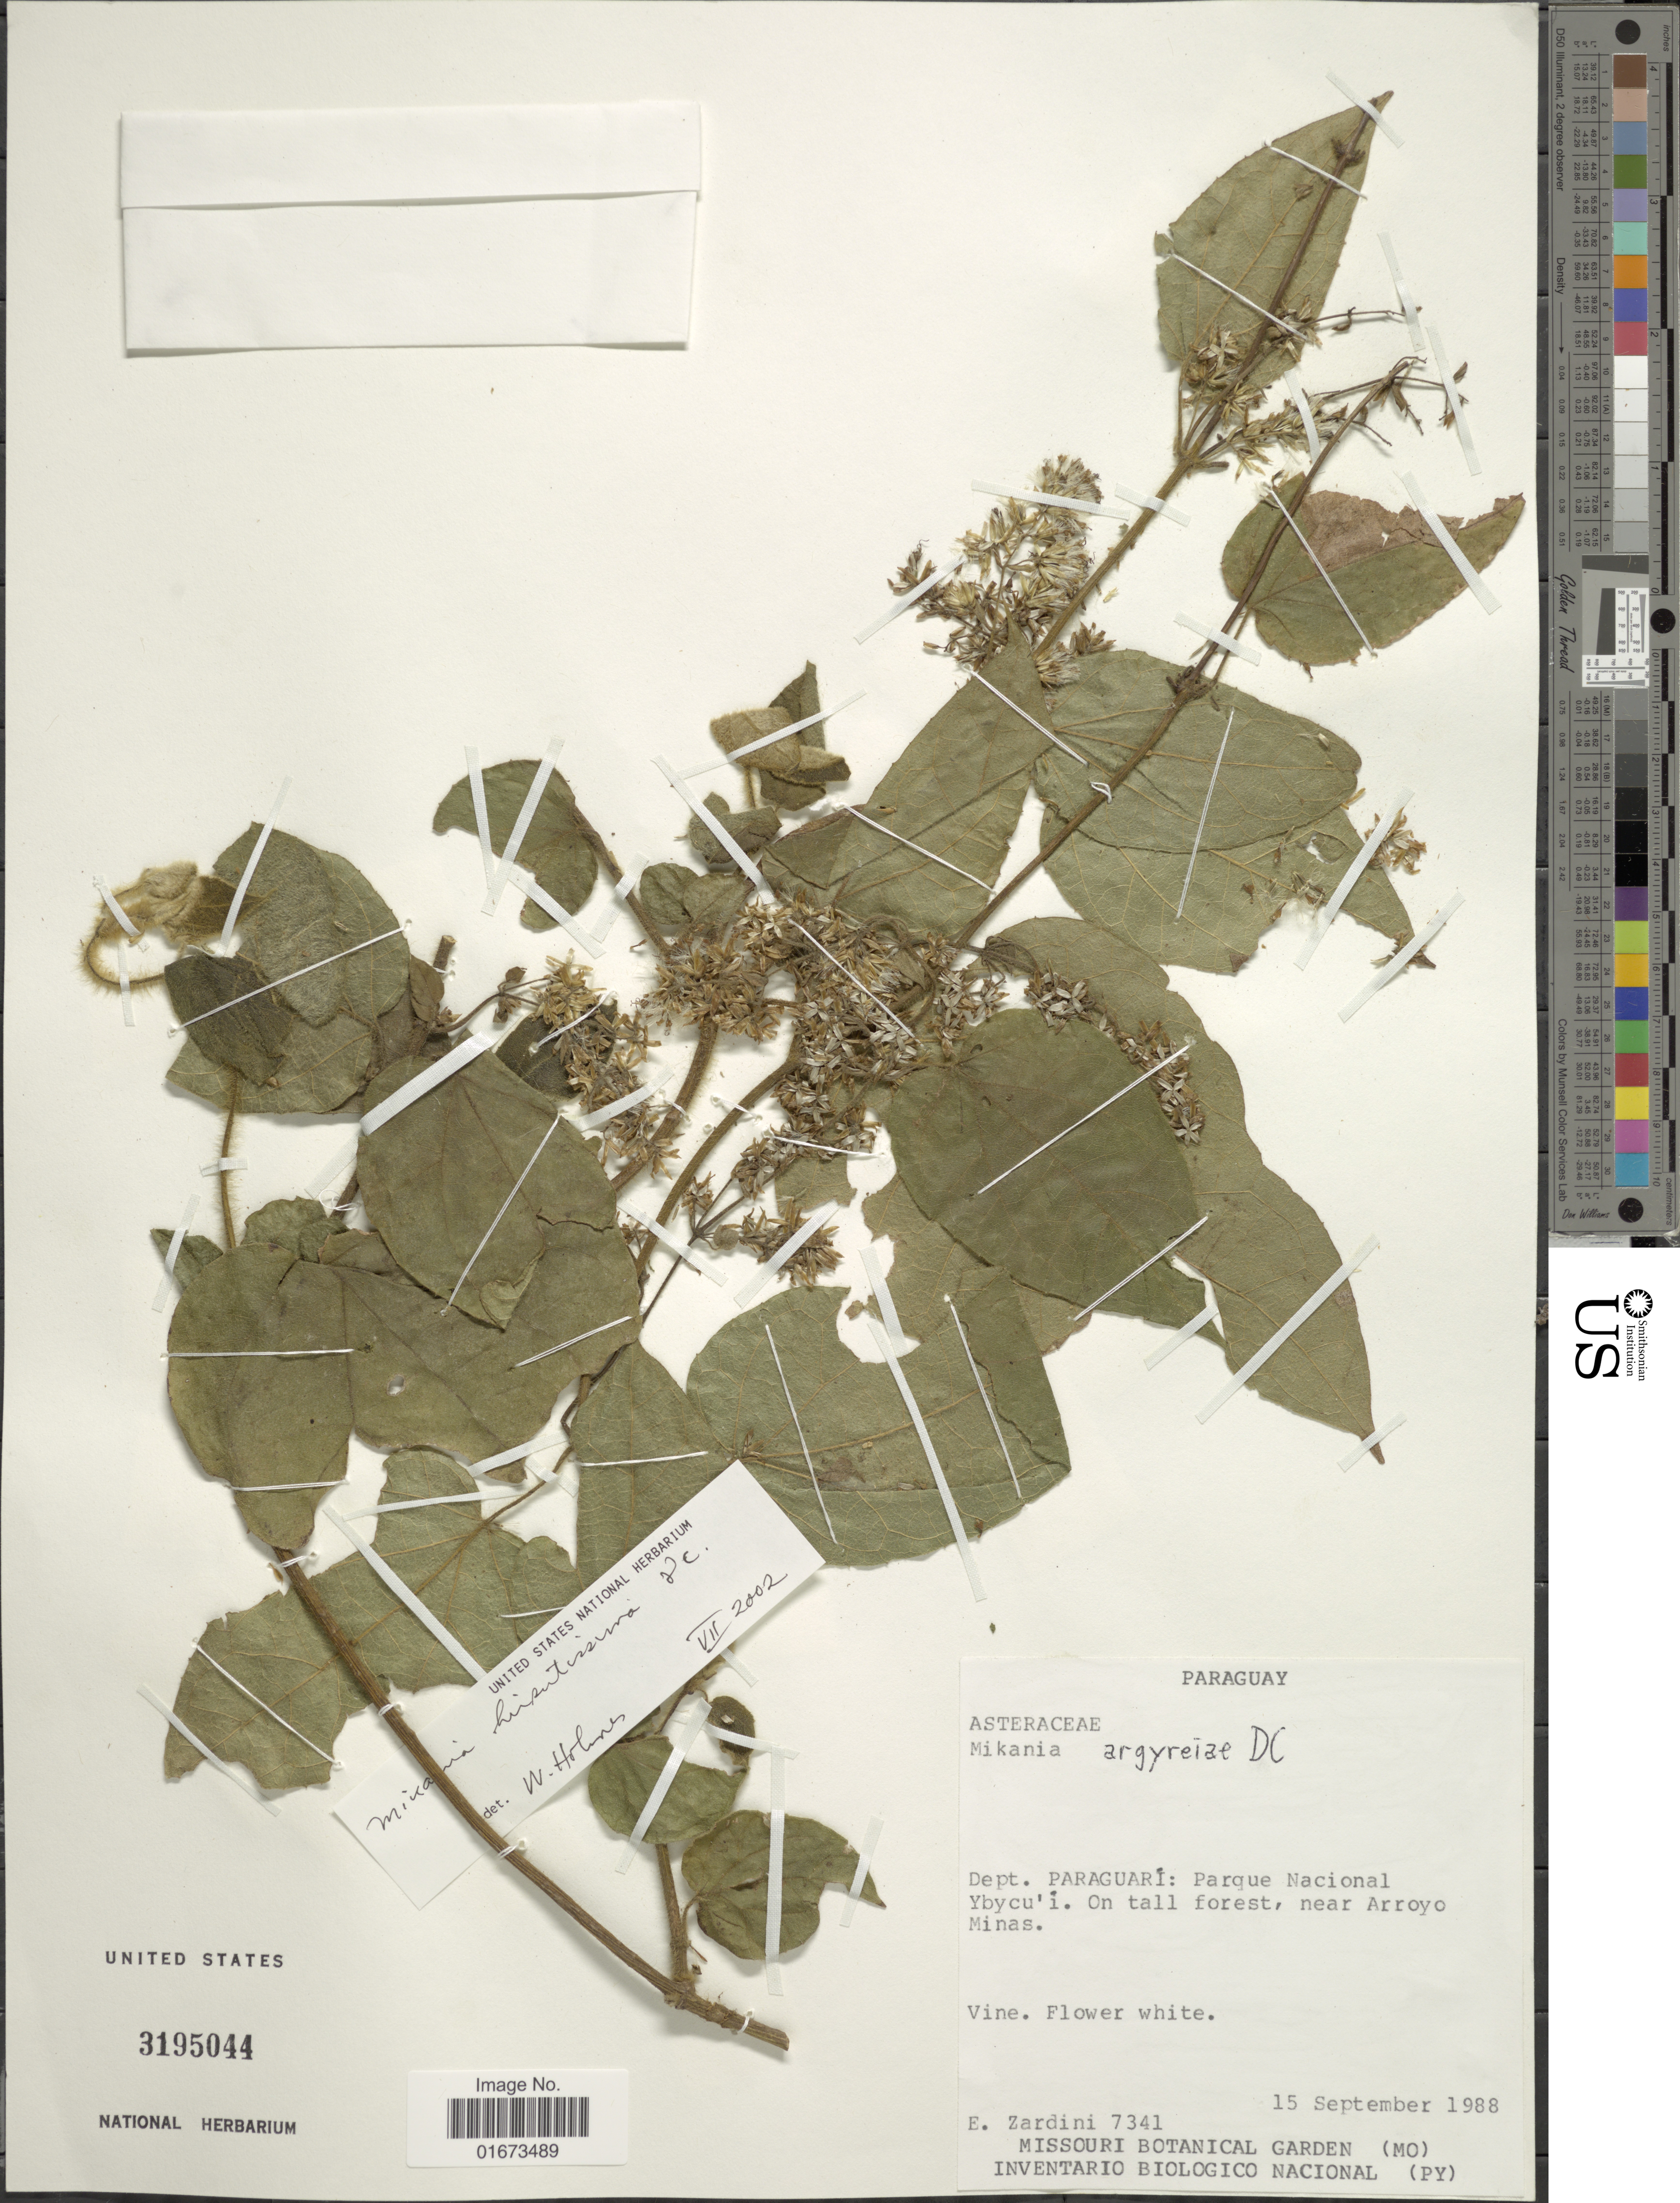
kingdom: Plantae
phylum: Tracheophyta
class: Magnoliopsida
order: Asterales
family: Asteraceae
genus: Mikania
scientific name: Mikania hirsutissima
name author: DC.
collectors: E. M. Zardini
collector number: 7341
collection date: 1988-09-15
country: Paraguay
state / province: Paraguari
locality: Depto. Paraguari: Parque Nacional Ybycu'i. On tall forest, near Arroyo Minas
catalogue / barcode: US 3195044